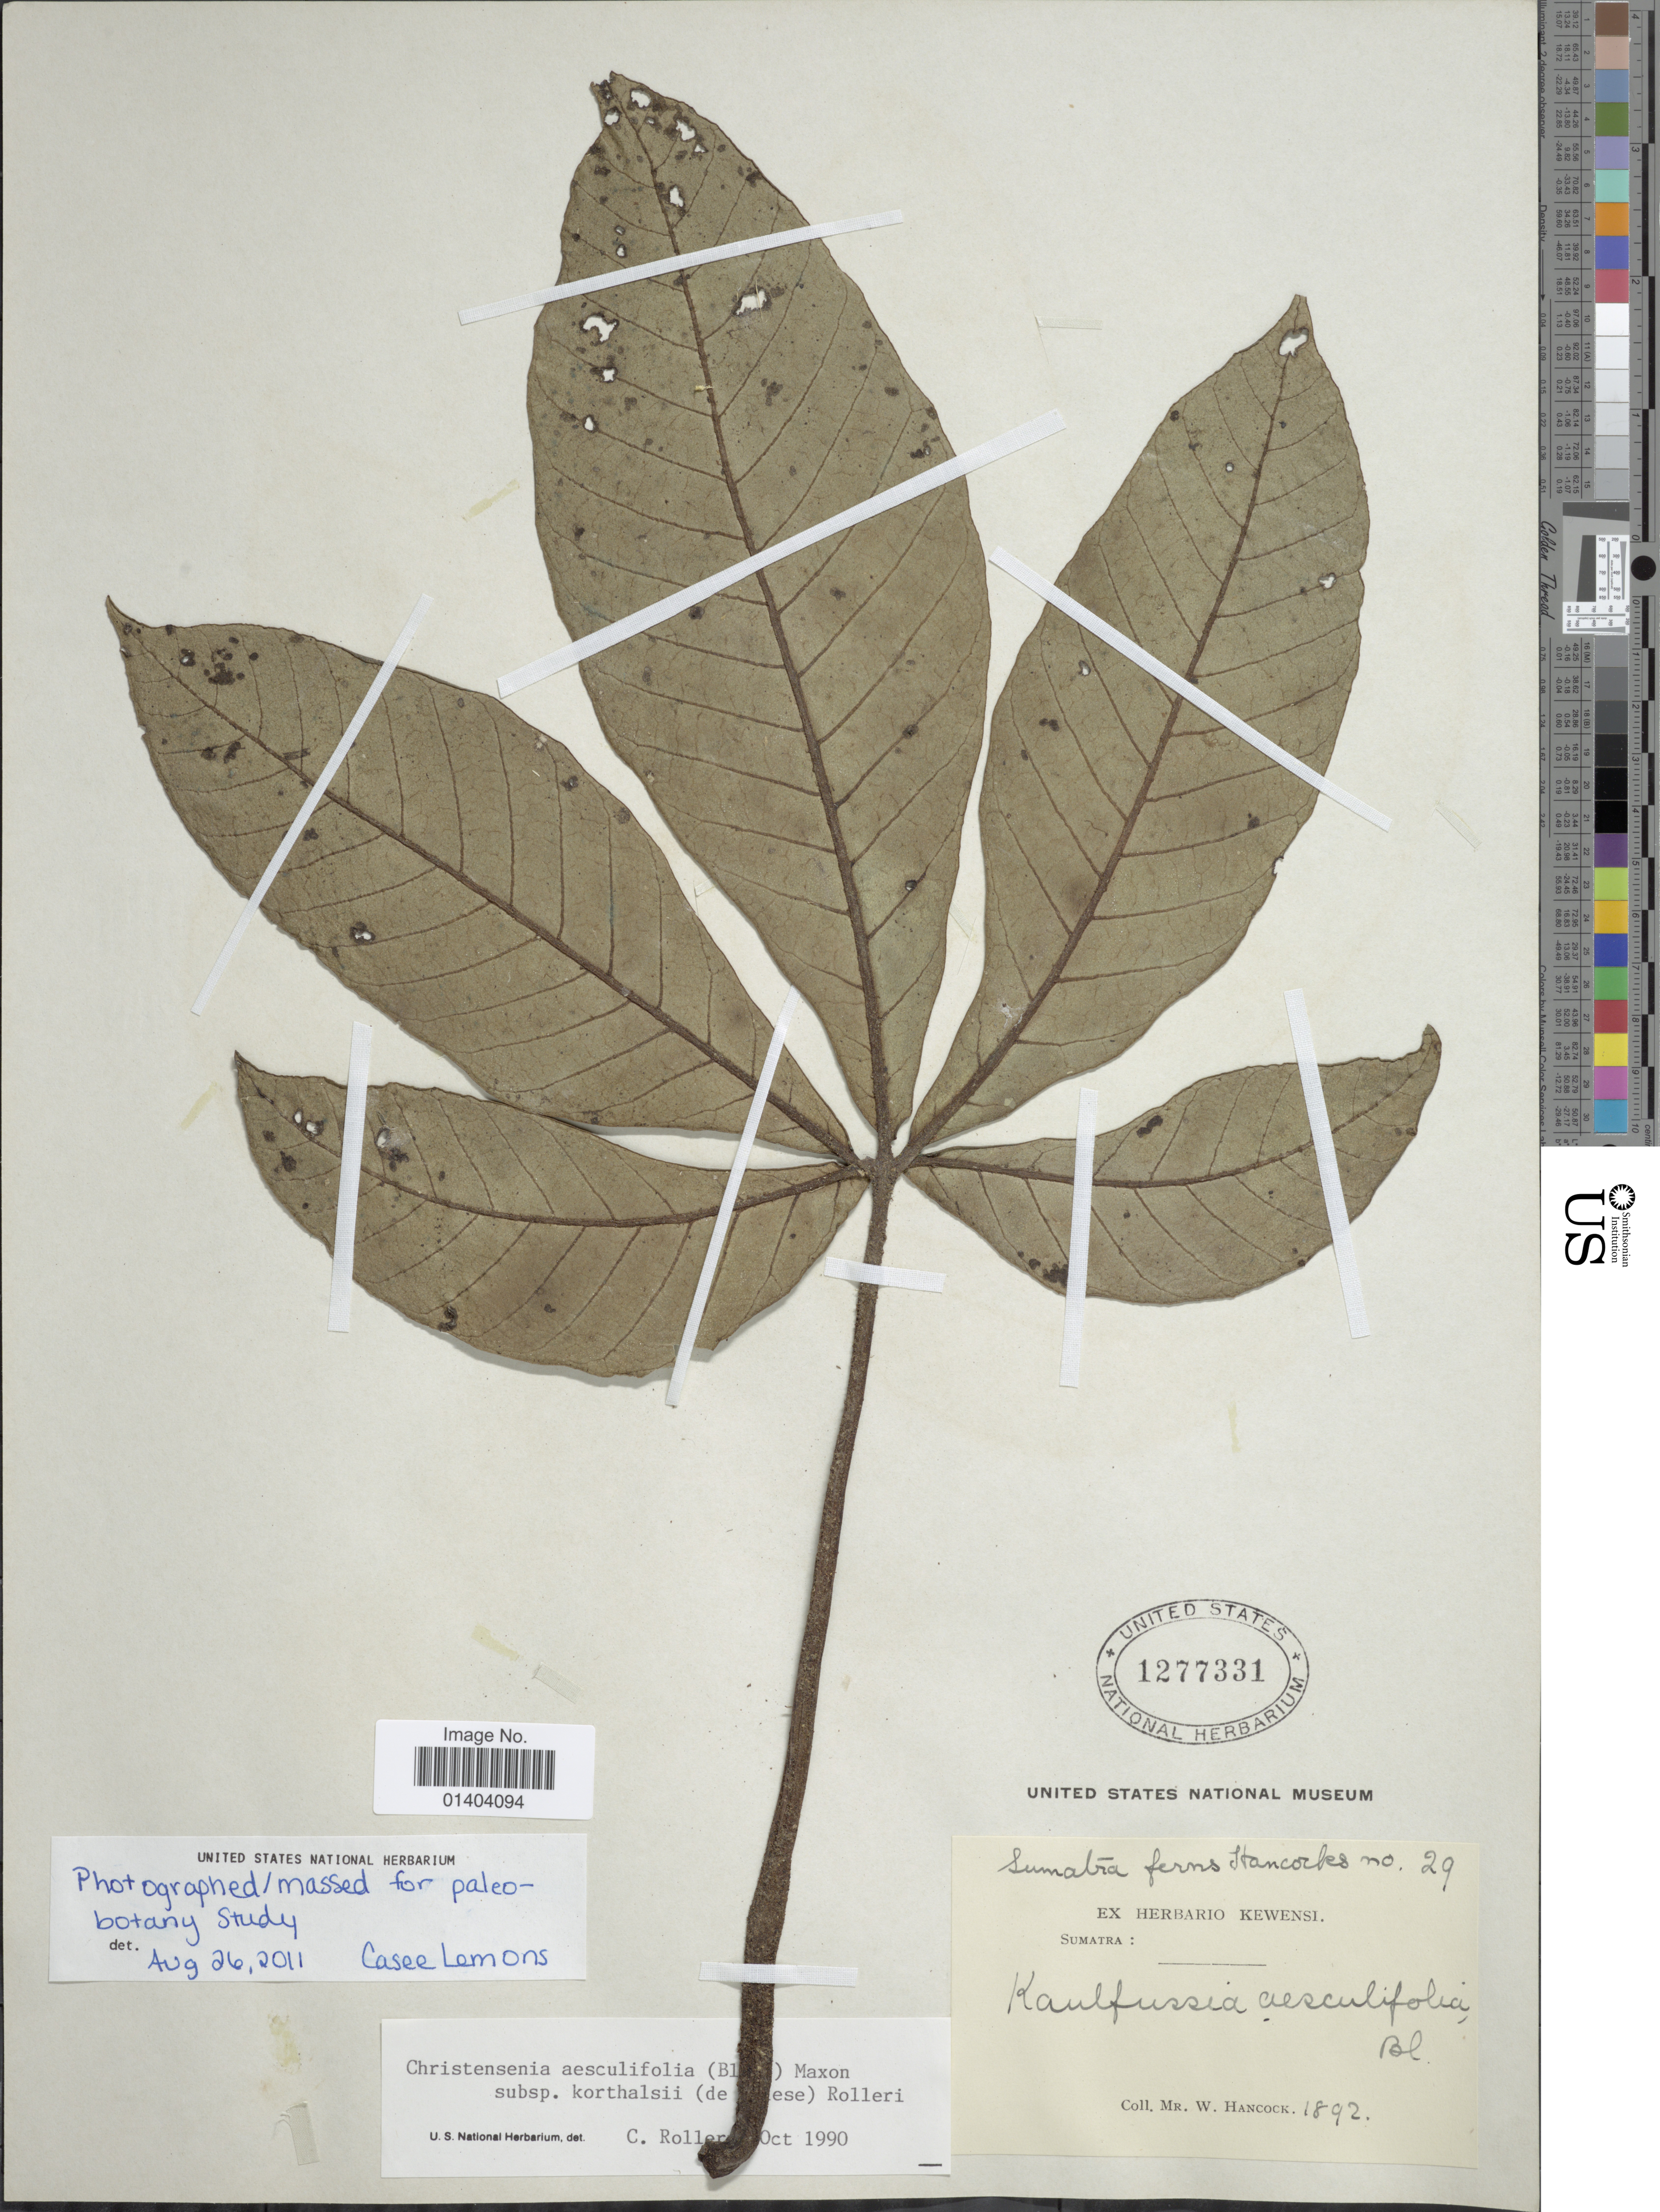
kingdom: Plantae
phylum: Tracheophyta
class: Polypodiopsida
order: Marattiales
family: Marattiaceae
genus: Christensenia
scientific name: Christensenia aesculifolia subsp. korthalsii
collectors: W. Hancock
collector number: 29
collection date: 1892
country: Indonesia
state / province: Sumatra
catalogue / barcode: US 1277331